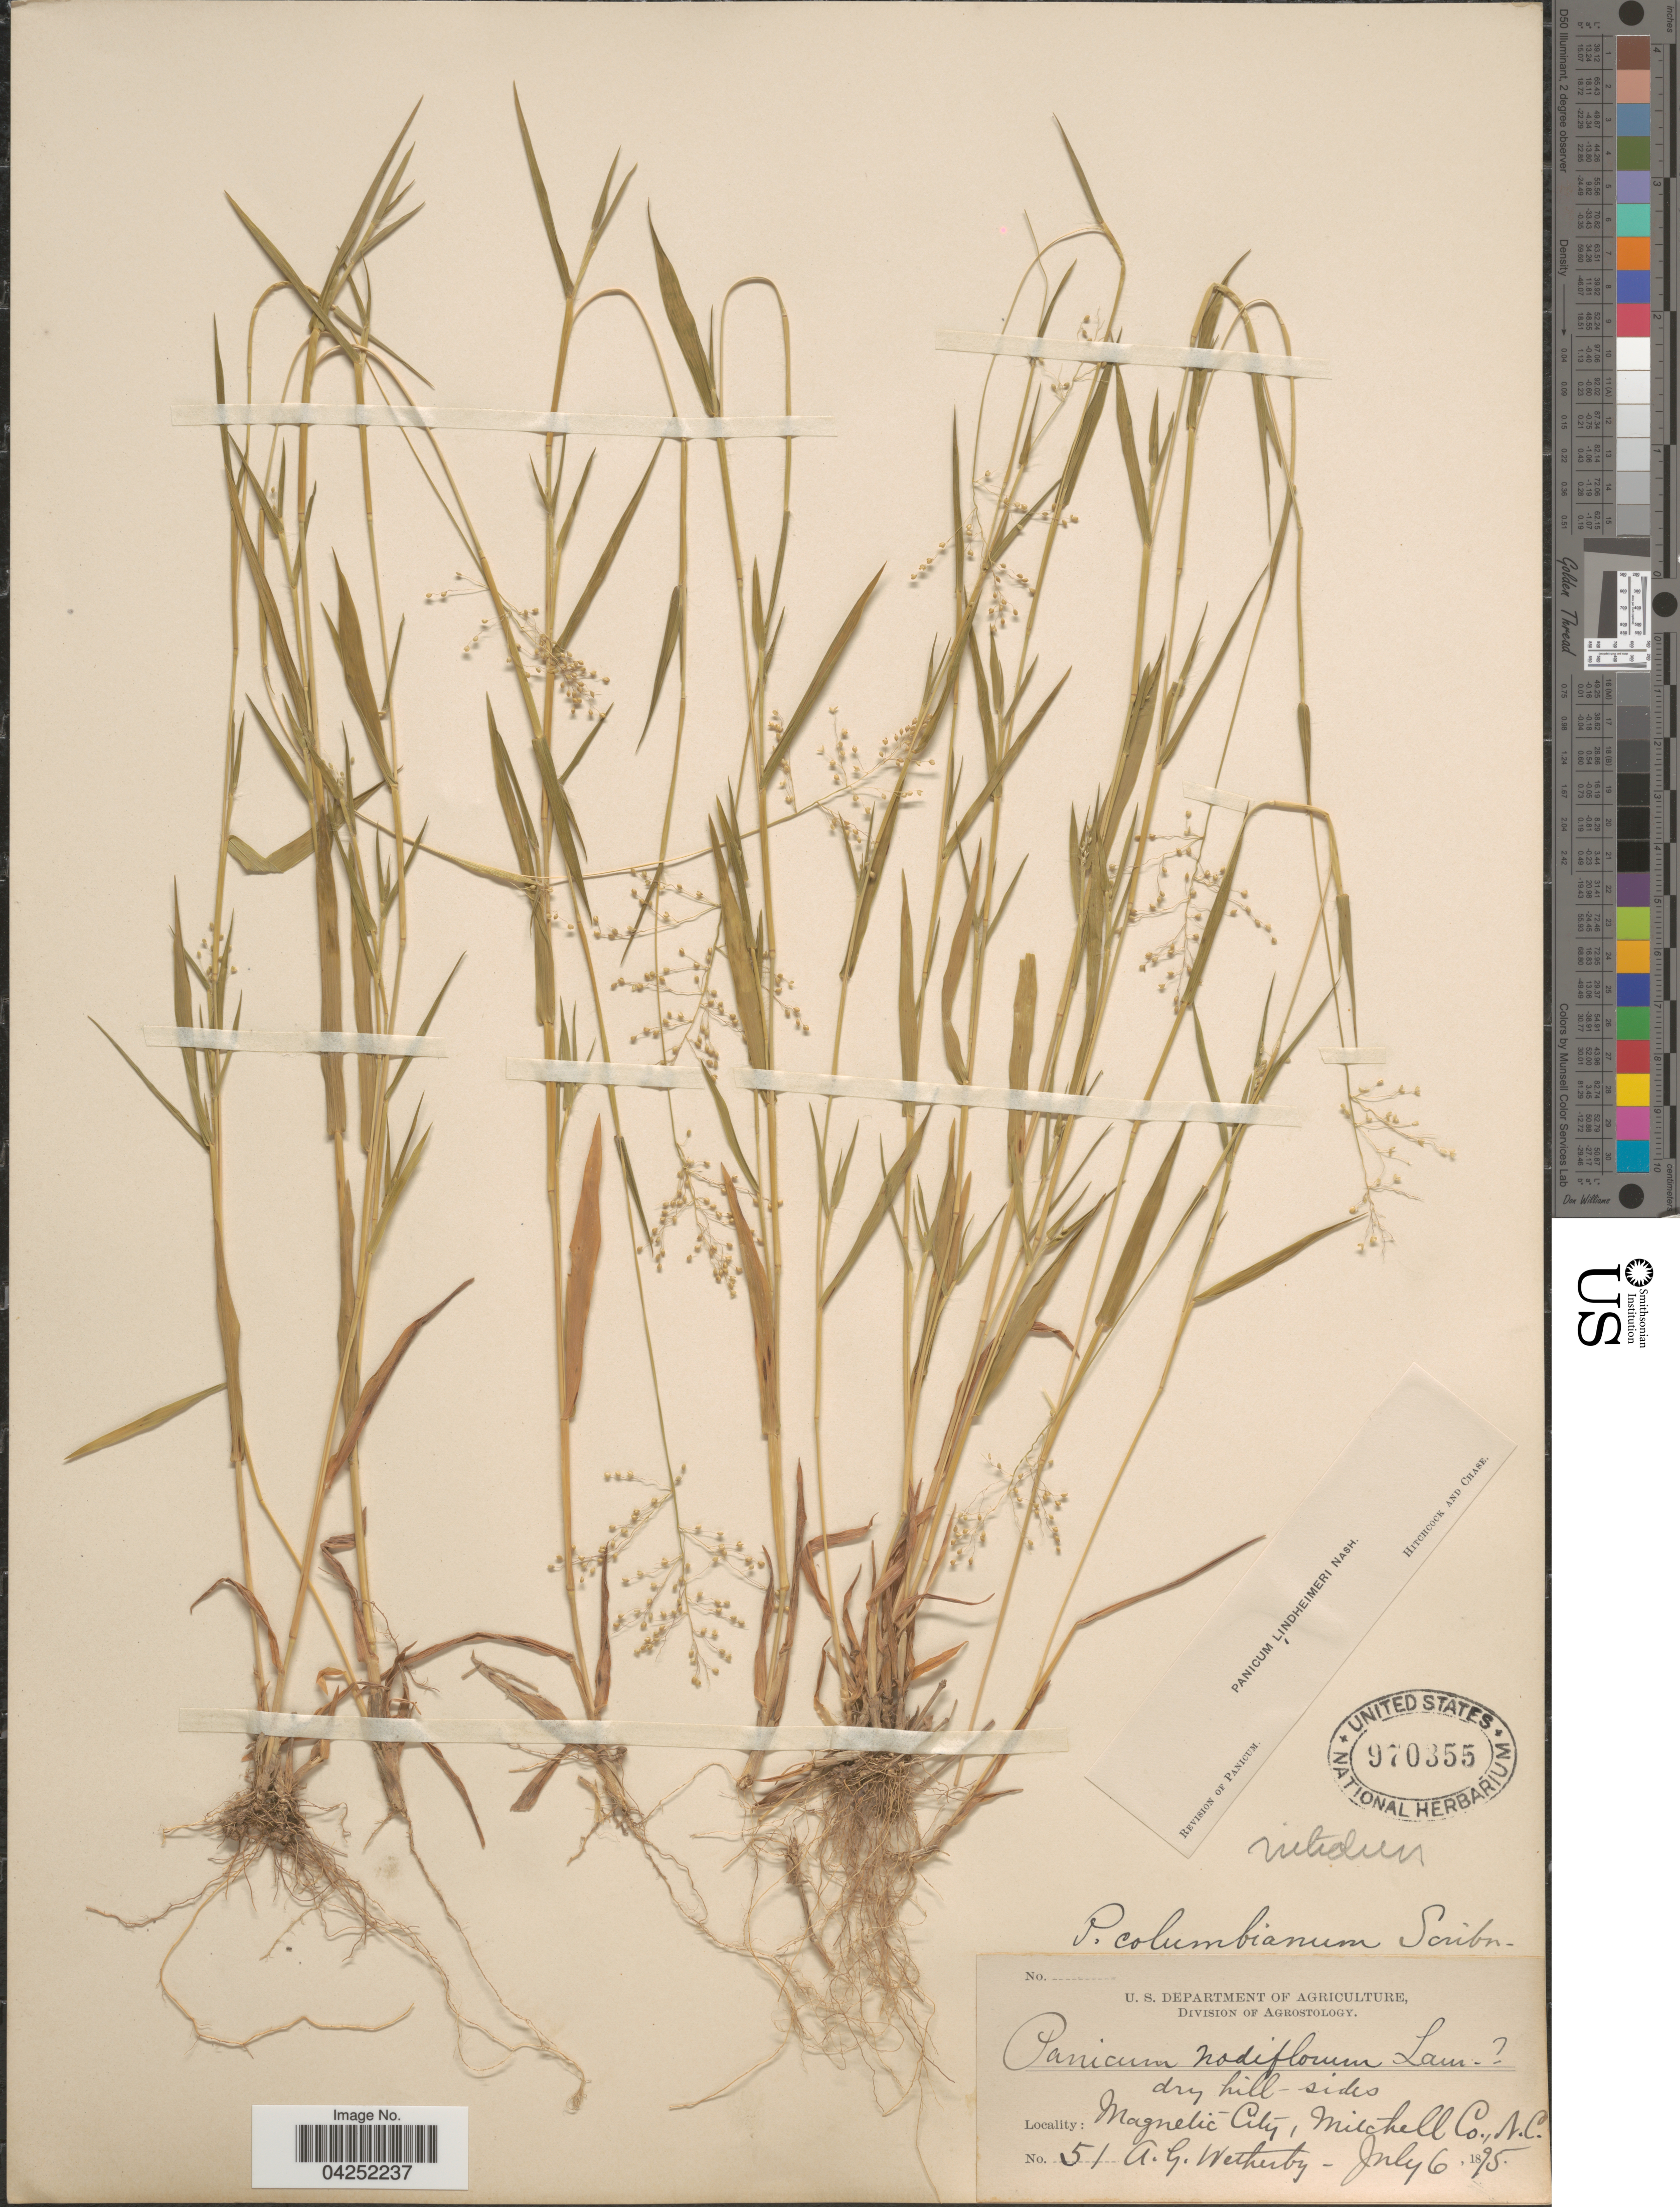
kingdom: Plantae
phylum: Tracheophyta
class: Liliopsida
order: Poales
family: Poaceae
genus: Dichanthelium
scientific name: Dichanthelium acuminatum var. lindheimeri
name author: (Nash) Gould & C.A. Clark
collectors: A. Wetherby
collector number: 51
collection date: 1895-07-06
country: United States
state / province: North Carolina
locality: Dry hill-sides. Magnetic City, Mitchell Co.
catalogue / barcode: US 970355